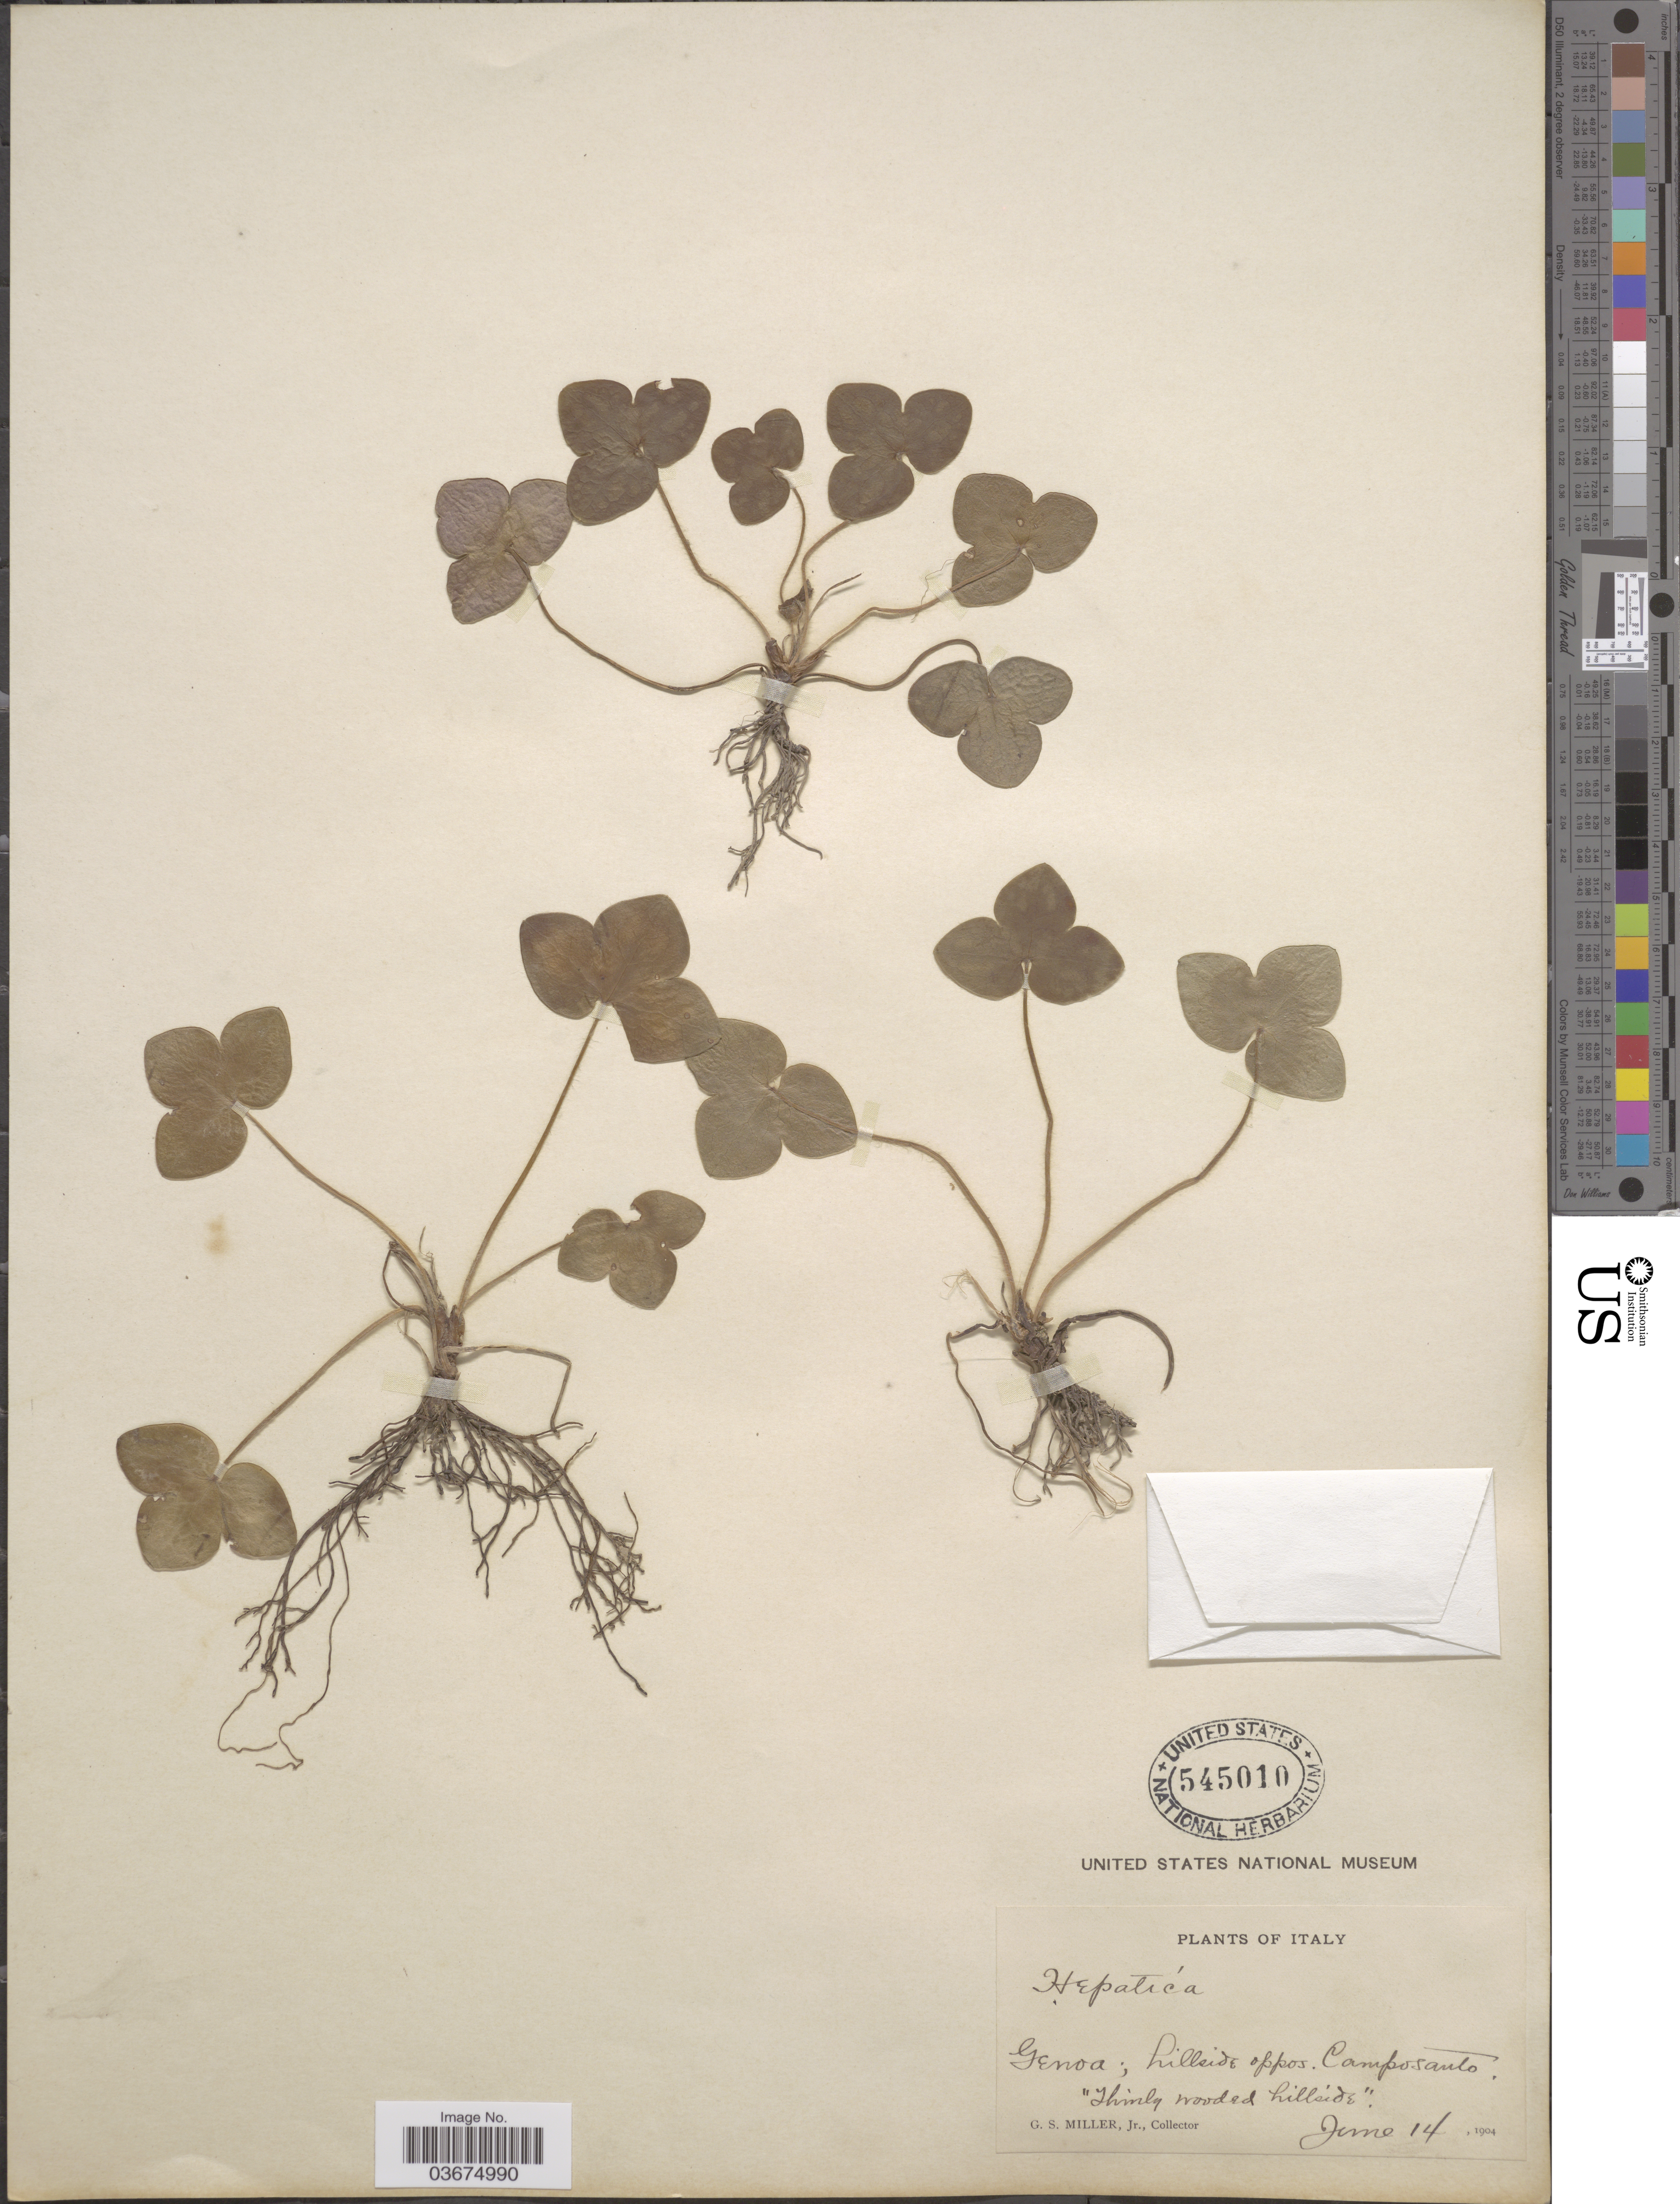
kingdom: Plantae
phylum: Tracheophyta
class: Magnoliopsida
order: Ranunculales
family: Ranunculaceae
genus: Hepatica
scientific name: Hepatica sp.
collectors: G. S. Miller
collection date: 1904-06-14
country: Italy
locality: Genoa; hillside oppos. Camposanto.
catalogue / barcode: US 545010